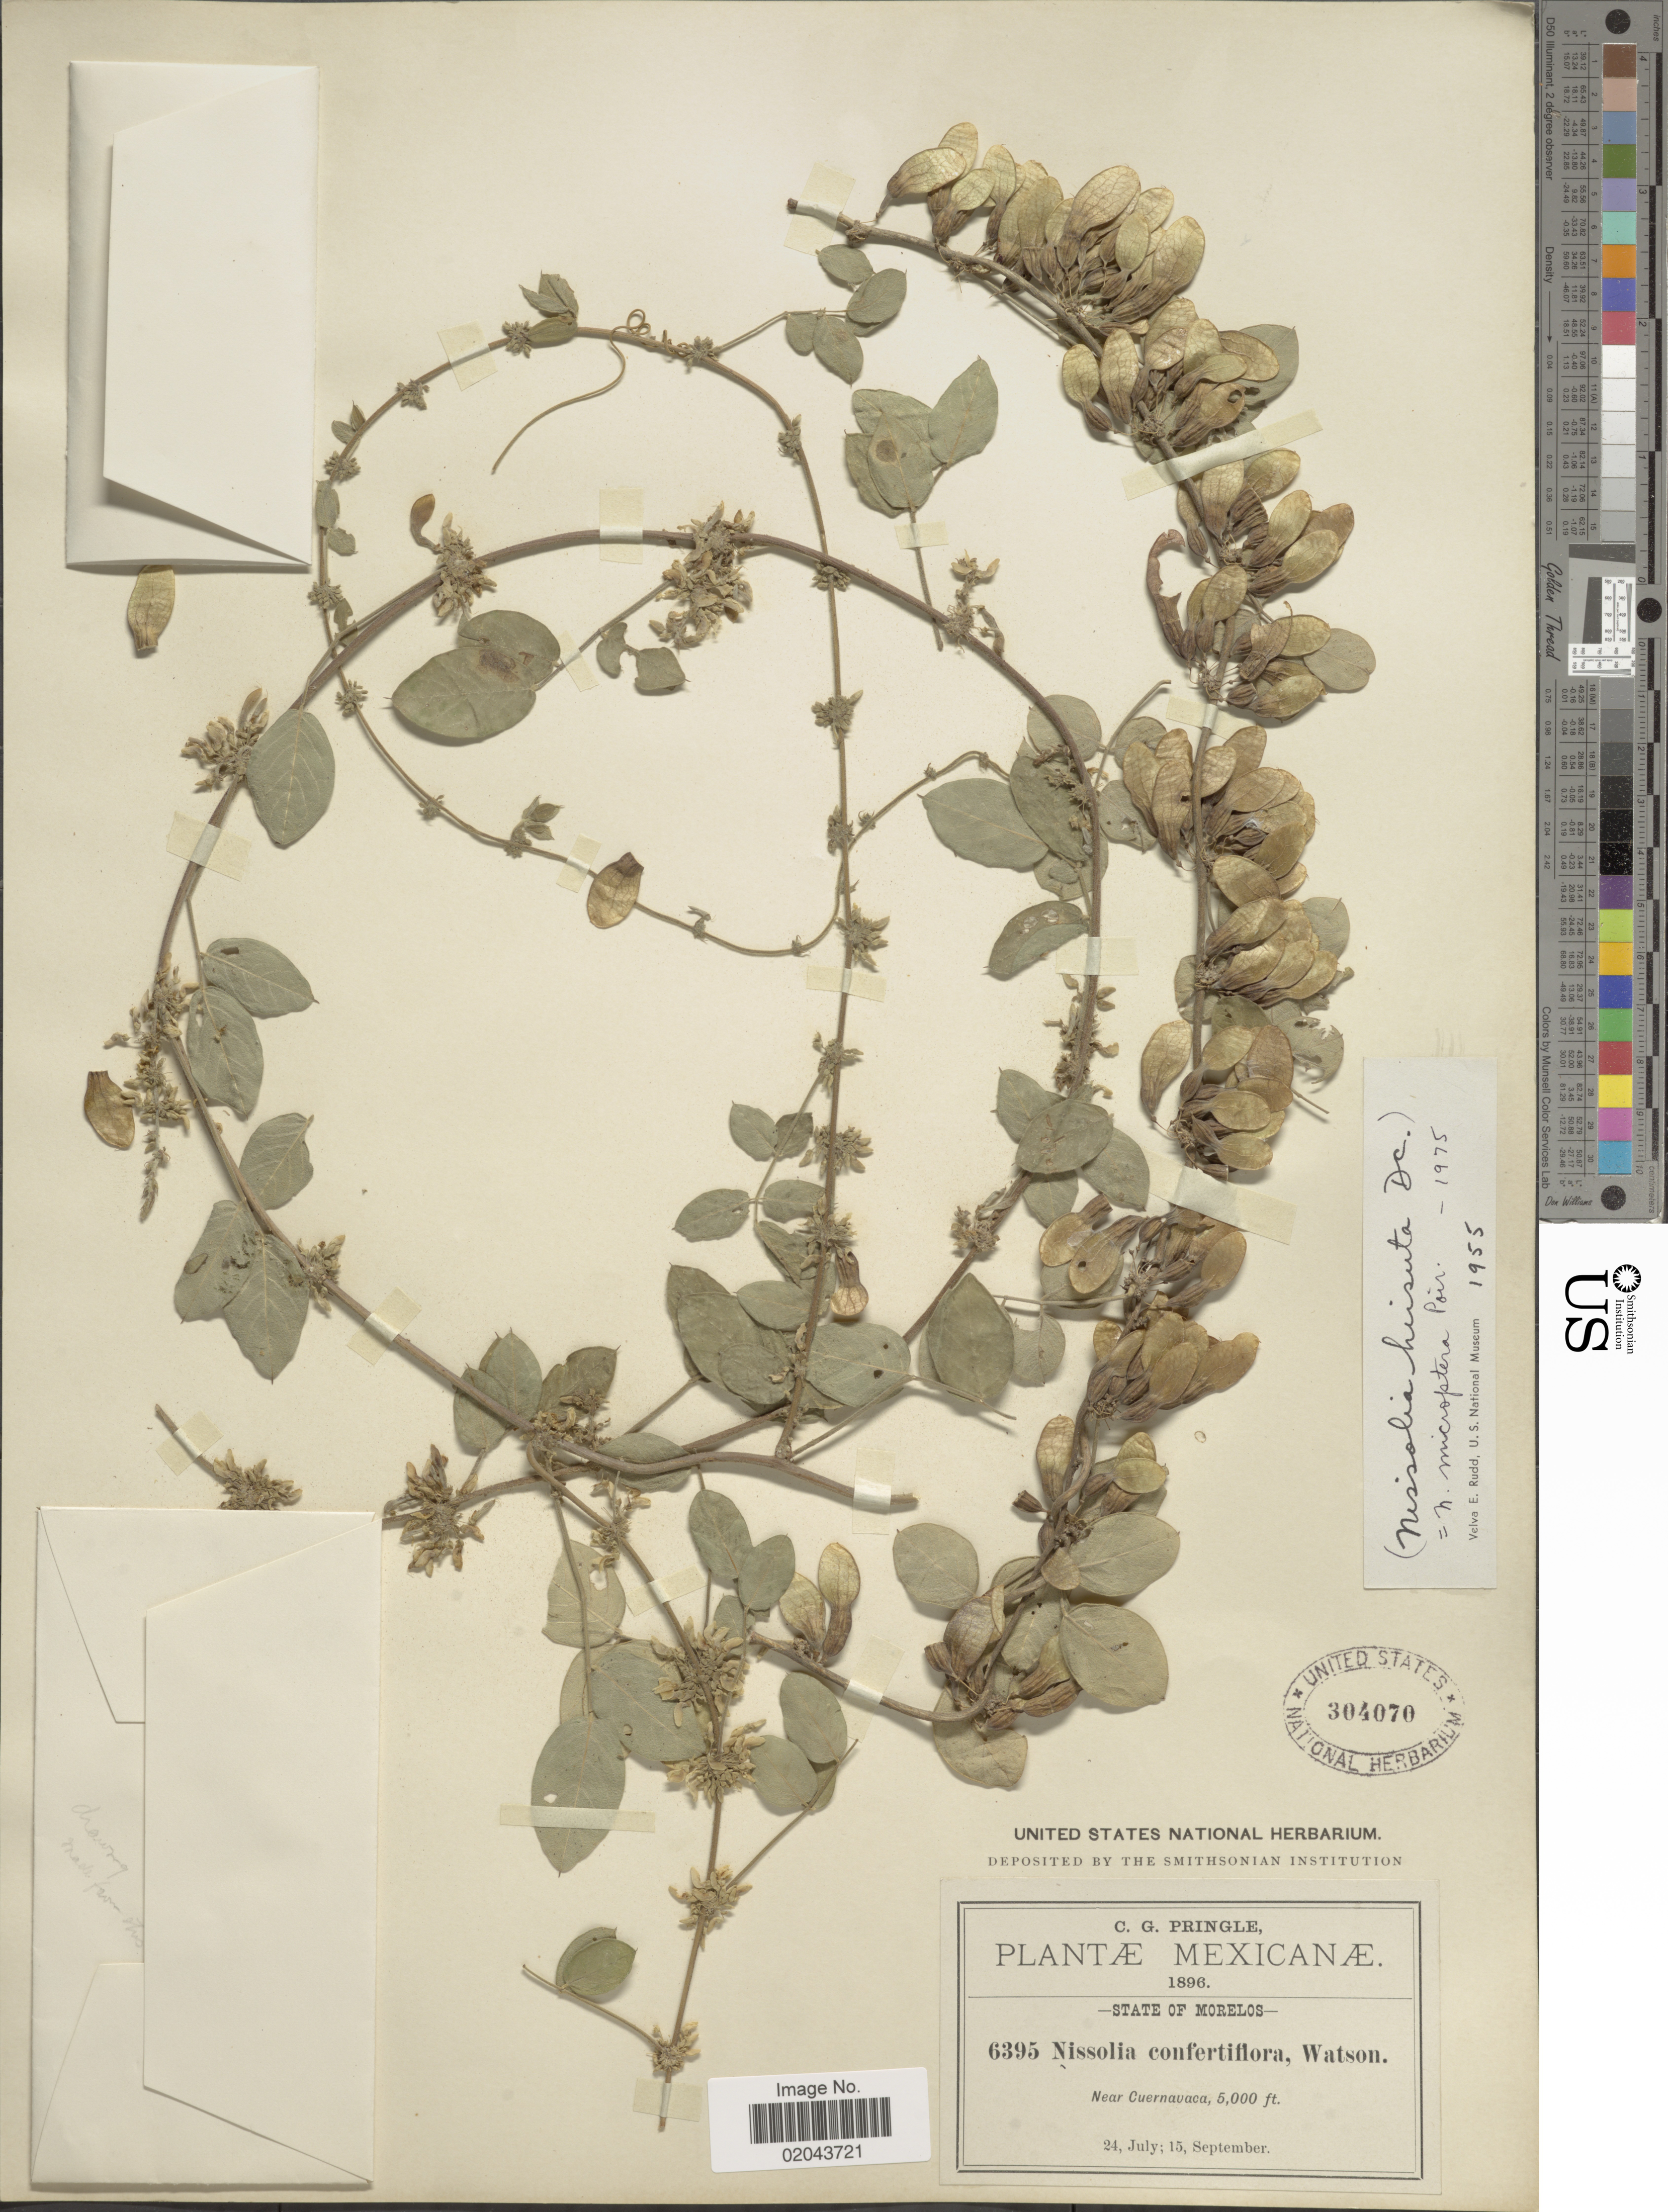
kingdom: Plantae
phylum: Tracheophyta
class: Magnoliopsida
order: Fabales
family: Fabaceae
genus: Nissolia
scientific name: Nissolia microptera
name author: Poir.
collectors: C. G. Pringle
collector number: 6395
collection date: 1896-07-24/1896-09-15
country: Mexico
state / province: Morelos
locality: Near Cuernavaca.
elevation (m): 1524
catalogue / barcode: US 304070